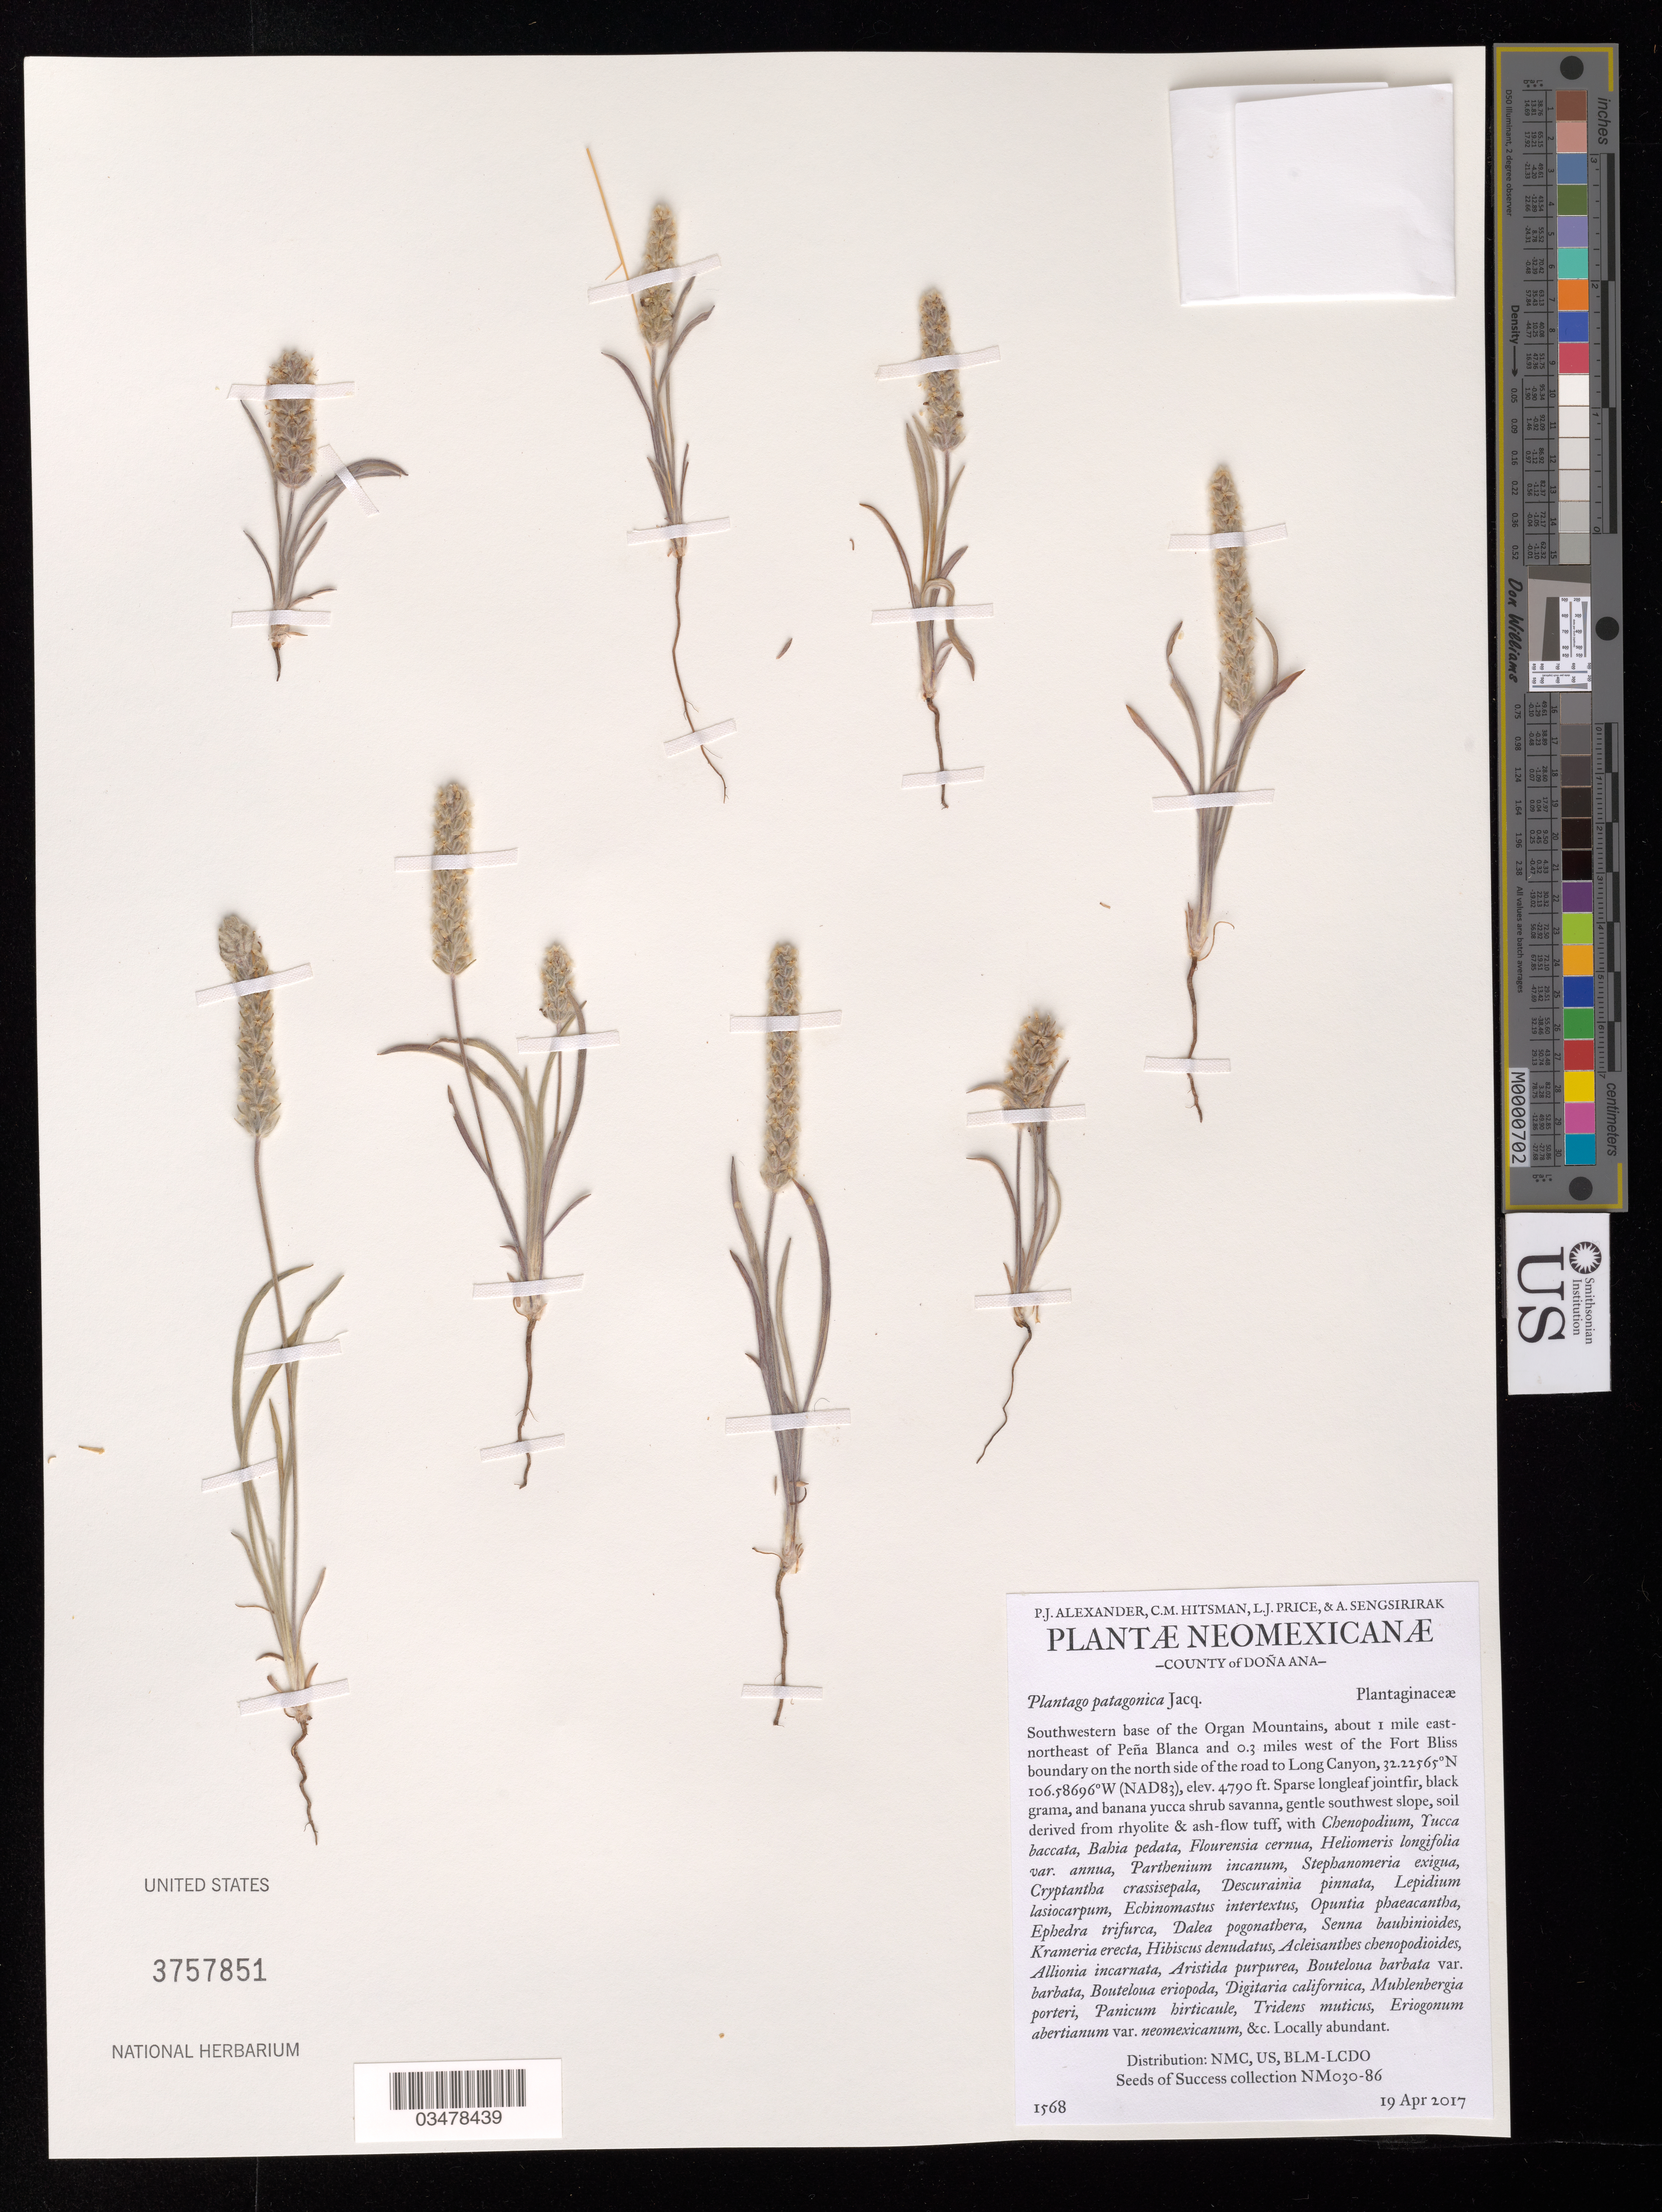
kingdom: Plantae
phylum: Tracheophyta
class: Magnoliopsida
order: Lamiales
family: Plantaginaceae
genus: Plantago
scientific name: Plantago patagonica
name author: Jacq.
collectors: P. Alexander, C. Hitsman, L. Price & A. Sengsirirak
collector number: NM030-086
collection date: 2017-04-19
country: United States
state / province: New Mexico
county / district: Dona Ana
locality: Allotment 15009, Bishop's Cap. Organ Mtns, 1 mi. ENE of Pena Blanca, 0.3 mi. W of the Fort Blissboundary on the north side of the road to Long Canyon.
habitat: Ecological site: Gravelly Loam (R042XB035NM). Longleaf joinfur, black gramma and banana yucca shrub savanna. With Yucca baccata, Bahia pedata, Allionia erecta, etc.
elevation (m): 1460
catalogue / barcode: US 3757851